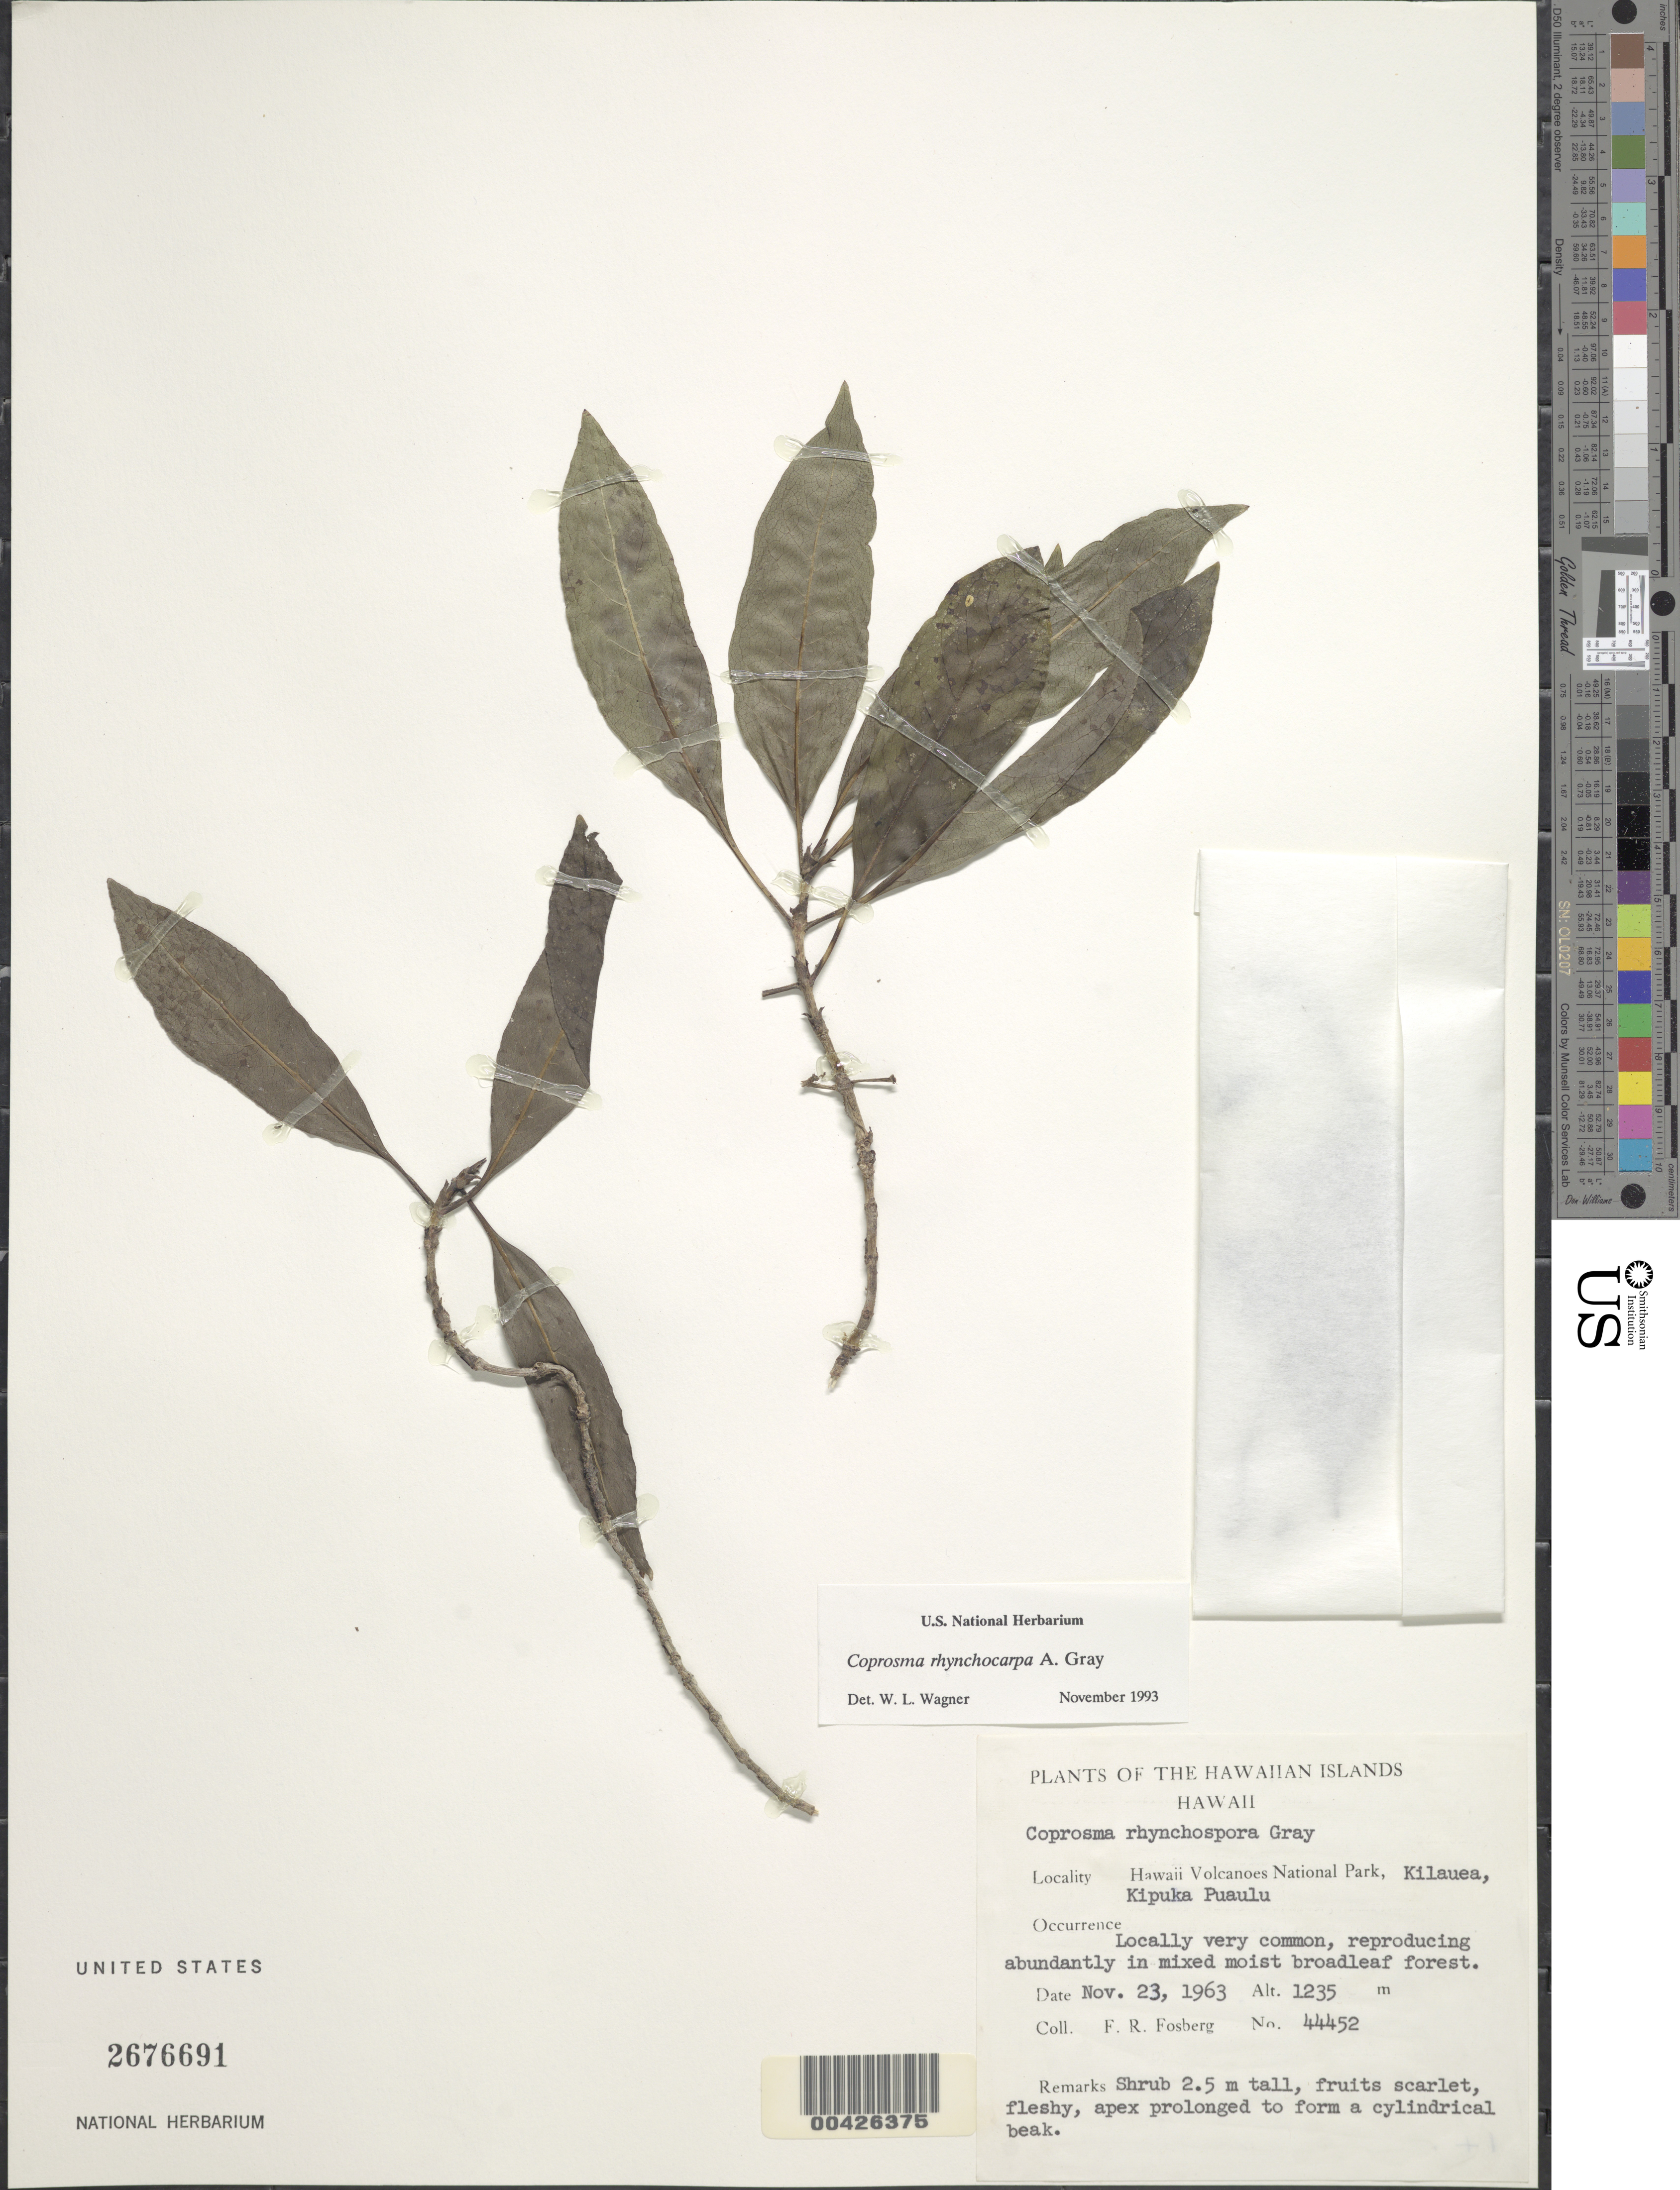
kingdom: Plantae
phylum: Tracheophyta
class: Magnoliopsida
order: Gentianales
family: Rubiaceae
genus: Coprosma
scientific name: Coprosma rhynchocarpa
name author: A. Gray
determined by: Wagner, W. L., (BOT), Smithsonian Institution - National Museum of Natural History (UNITED STATES)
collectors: F. R. Fosberg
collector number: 44452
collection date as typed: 23 Nov 1963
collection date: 1963-11-23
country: United States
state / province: Hawaii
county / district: Hawaii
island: Hawaii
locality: Hawaii Volcanoes National Park, Kilauea, Kipuka Puaulu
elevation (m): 1235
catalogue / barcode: US 2676691